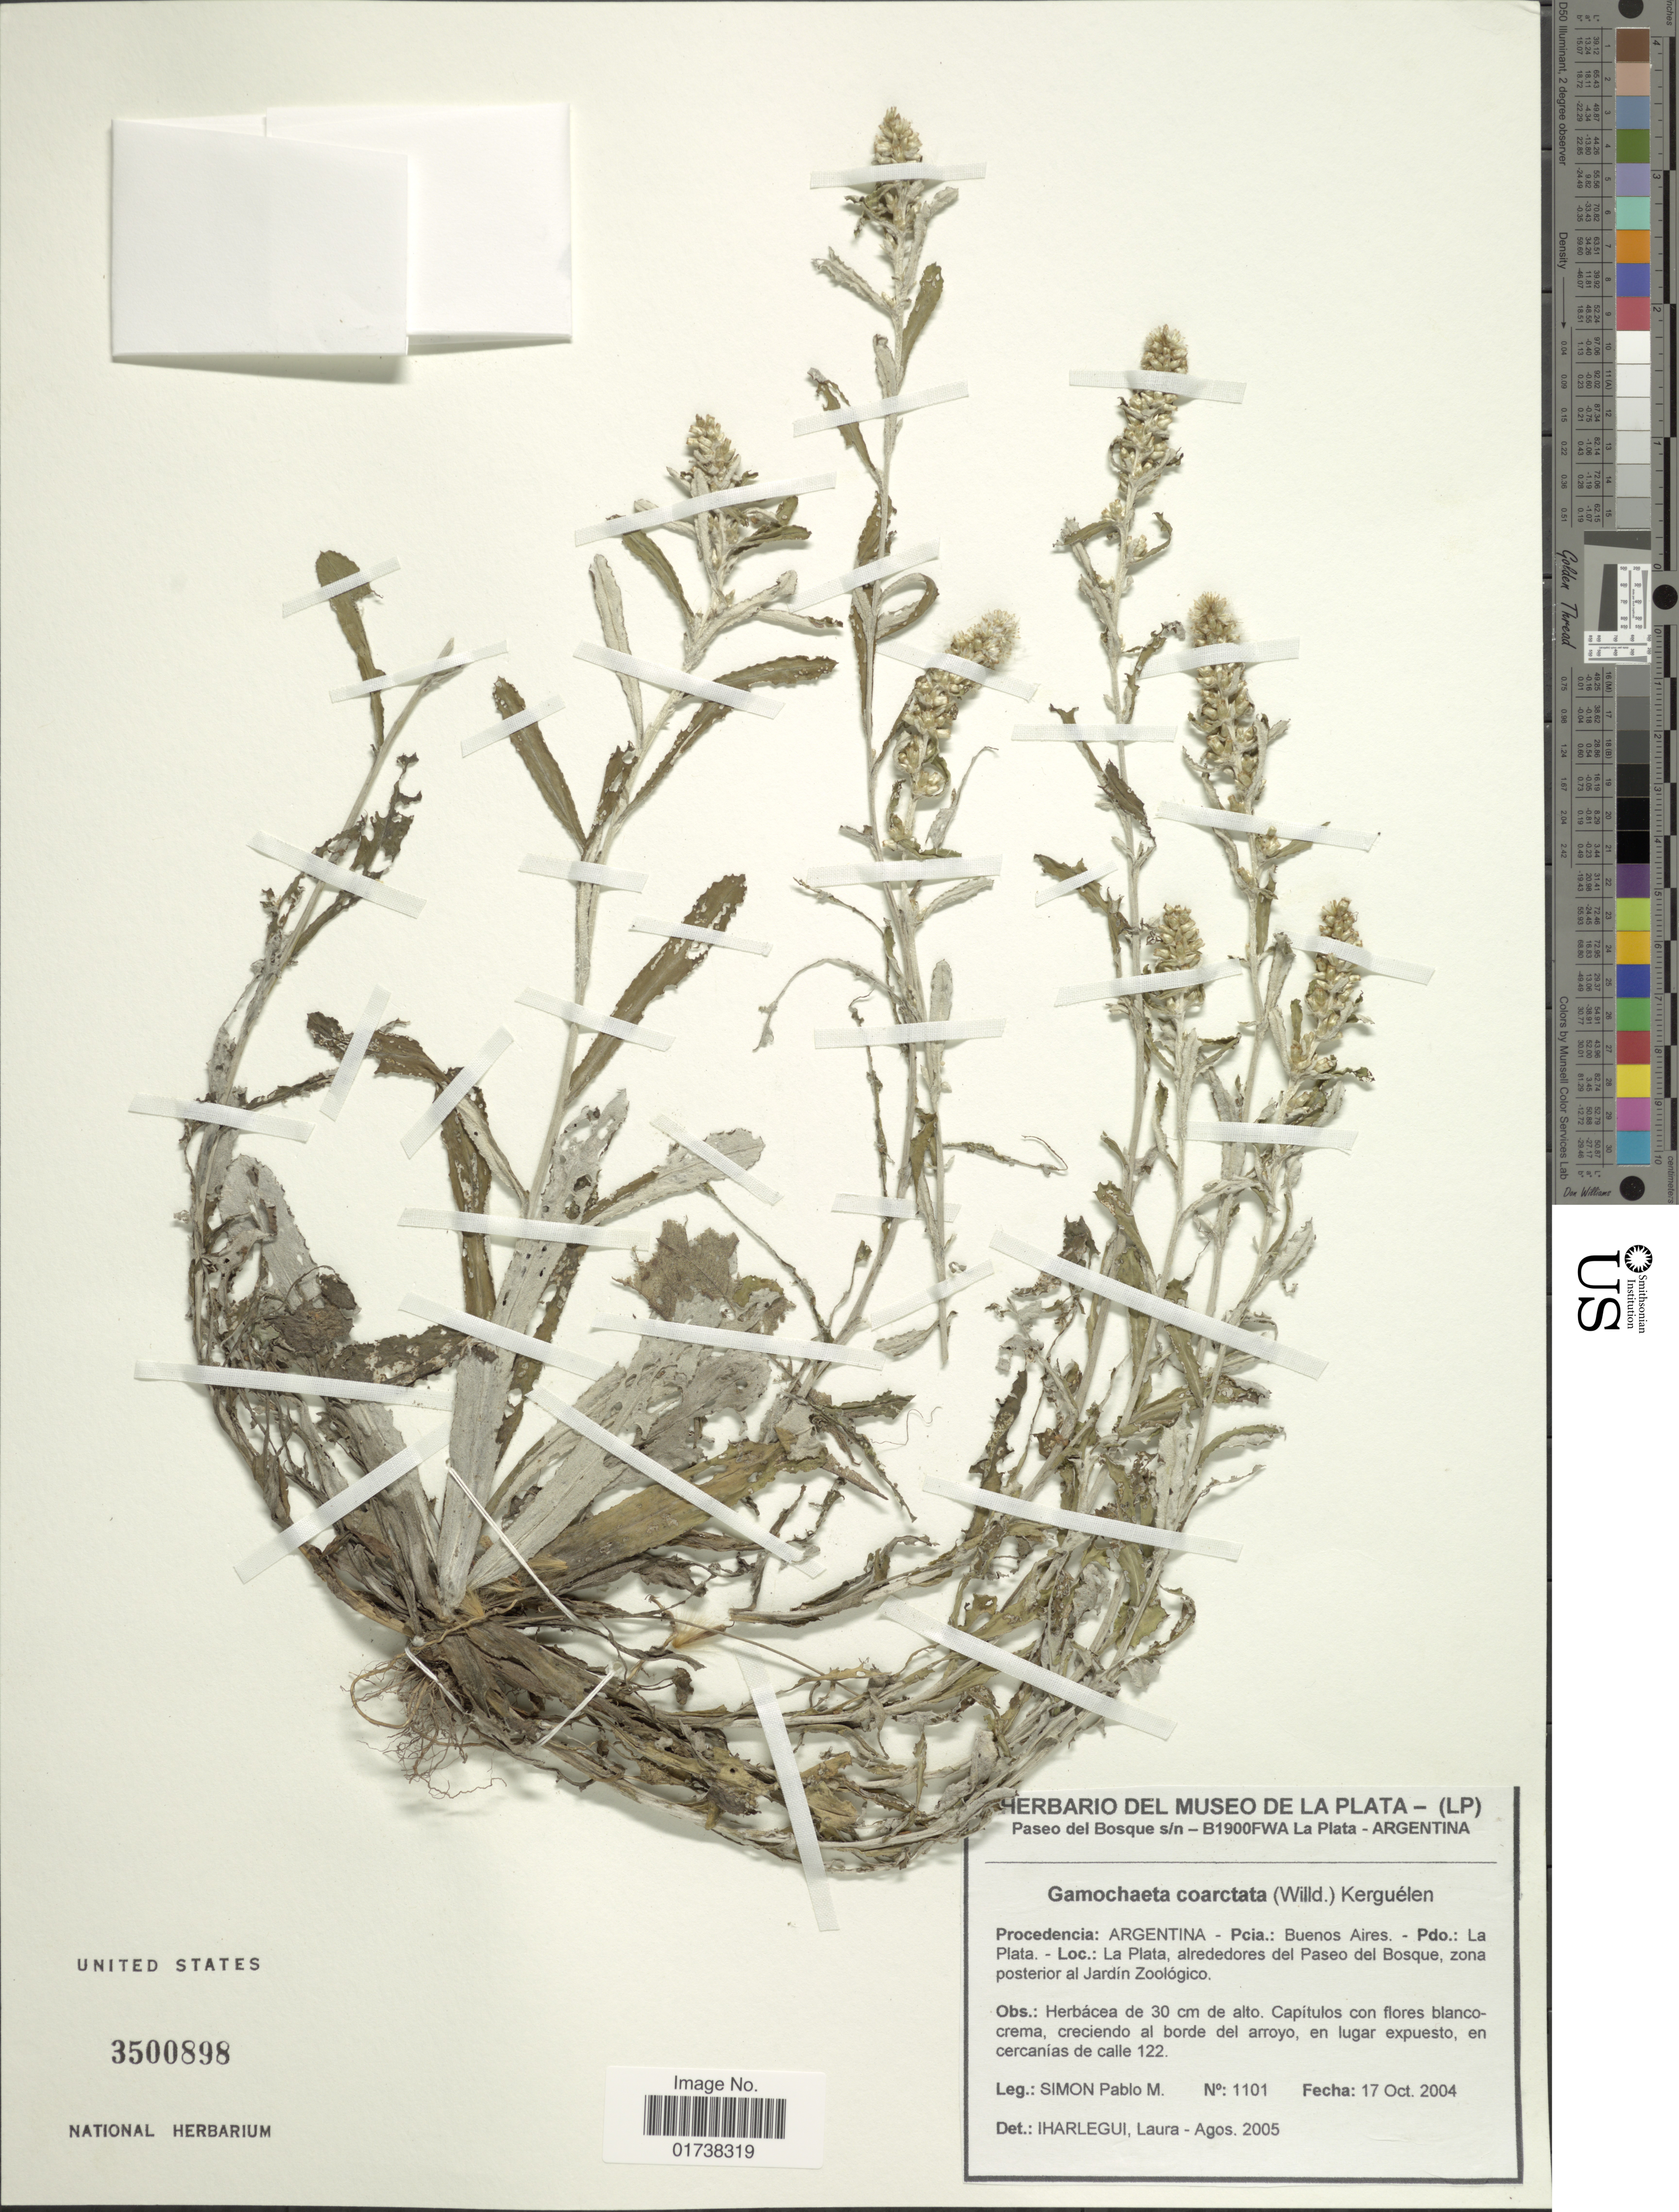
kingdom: Plantae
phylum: Tracheophyta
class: Magnoliopsida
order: Asterales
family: Asteraceae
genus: Gamochaeta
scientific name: Gamochaeta coarctata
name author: (Willd.) Kerguélen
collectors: P. M. Simón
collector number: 1101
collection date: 2004-10-17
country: Argentina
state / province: Buenos Aires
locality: Pdo.: La Plata - La Plata, alrededores del Paseo del Bosque, zona posterior al Jardin Zoologico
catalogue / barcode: US 3500898